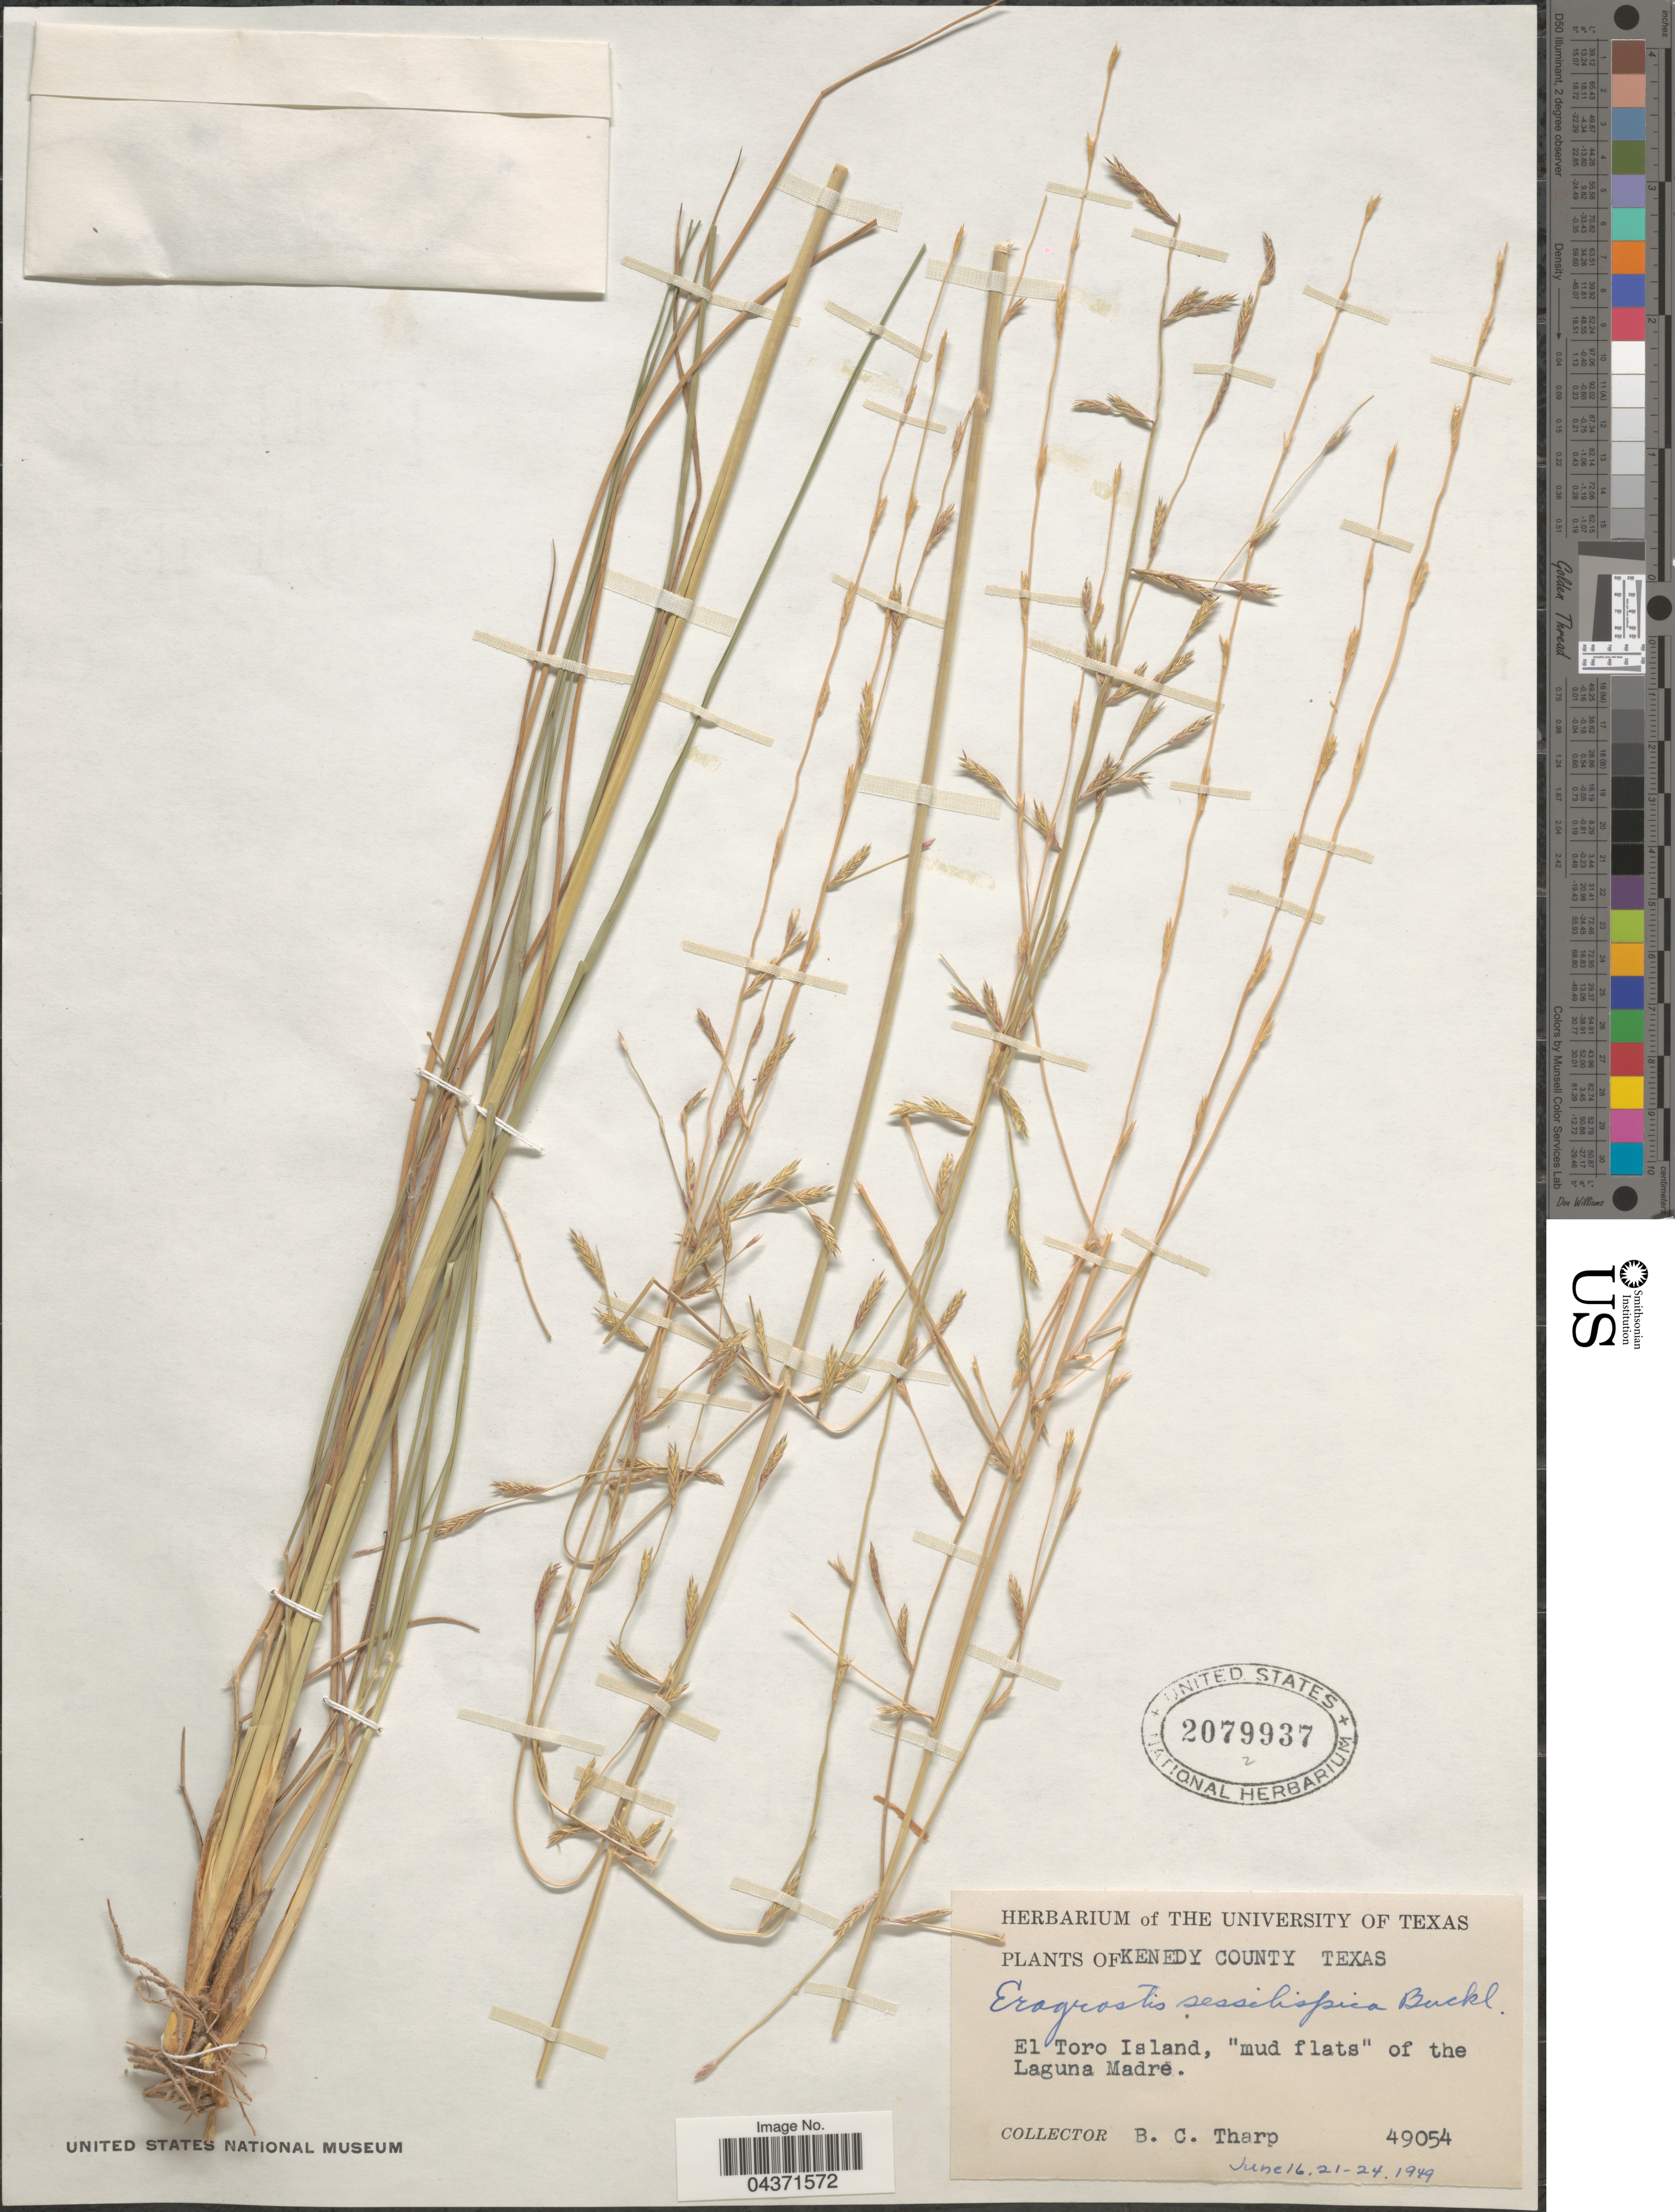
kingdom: Plantae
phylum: Tracheophyta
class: Liliopsida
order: Poales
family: Poaceae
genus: Eragrostis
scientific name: Eragrostis sessilispica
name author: Buckley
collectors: B. C. Tharp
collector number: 49054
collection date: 1949-06-16/1949-06-24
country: United States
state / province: Texas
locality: Kenedy County. El Toro Island, "mud flats" of the Laguna Madre.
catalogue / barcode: US 2079937